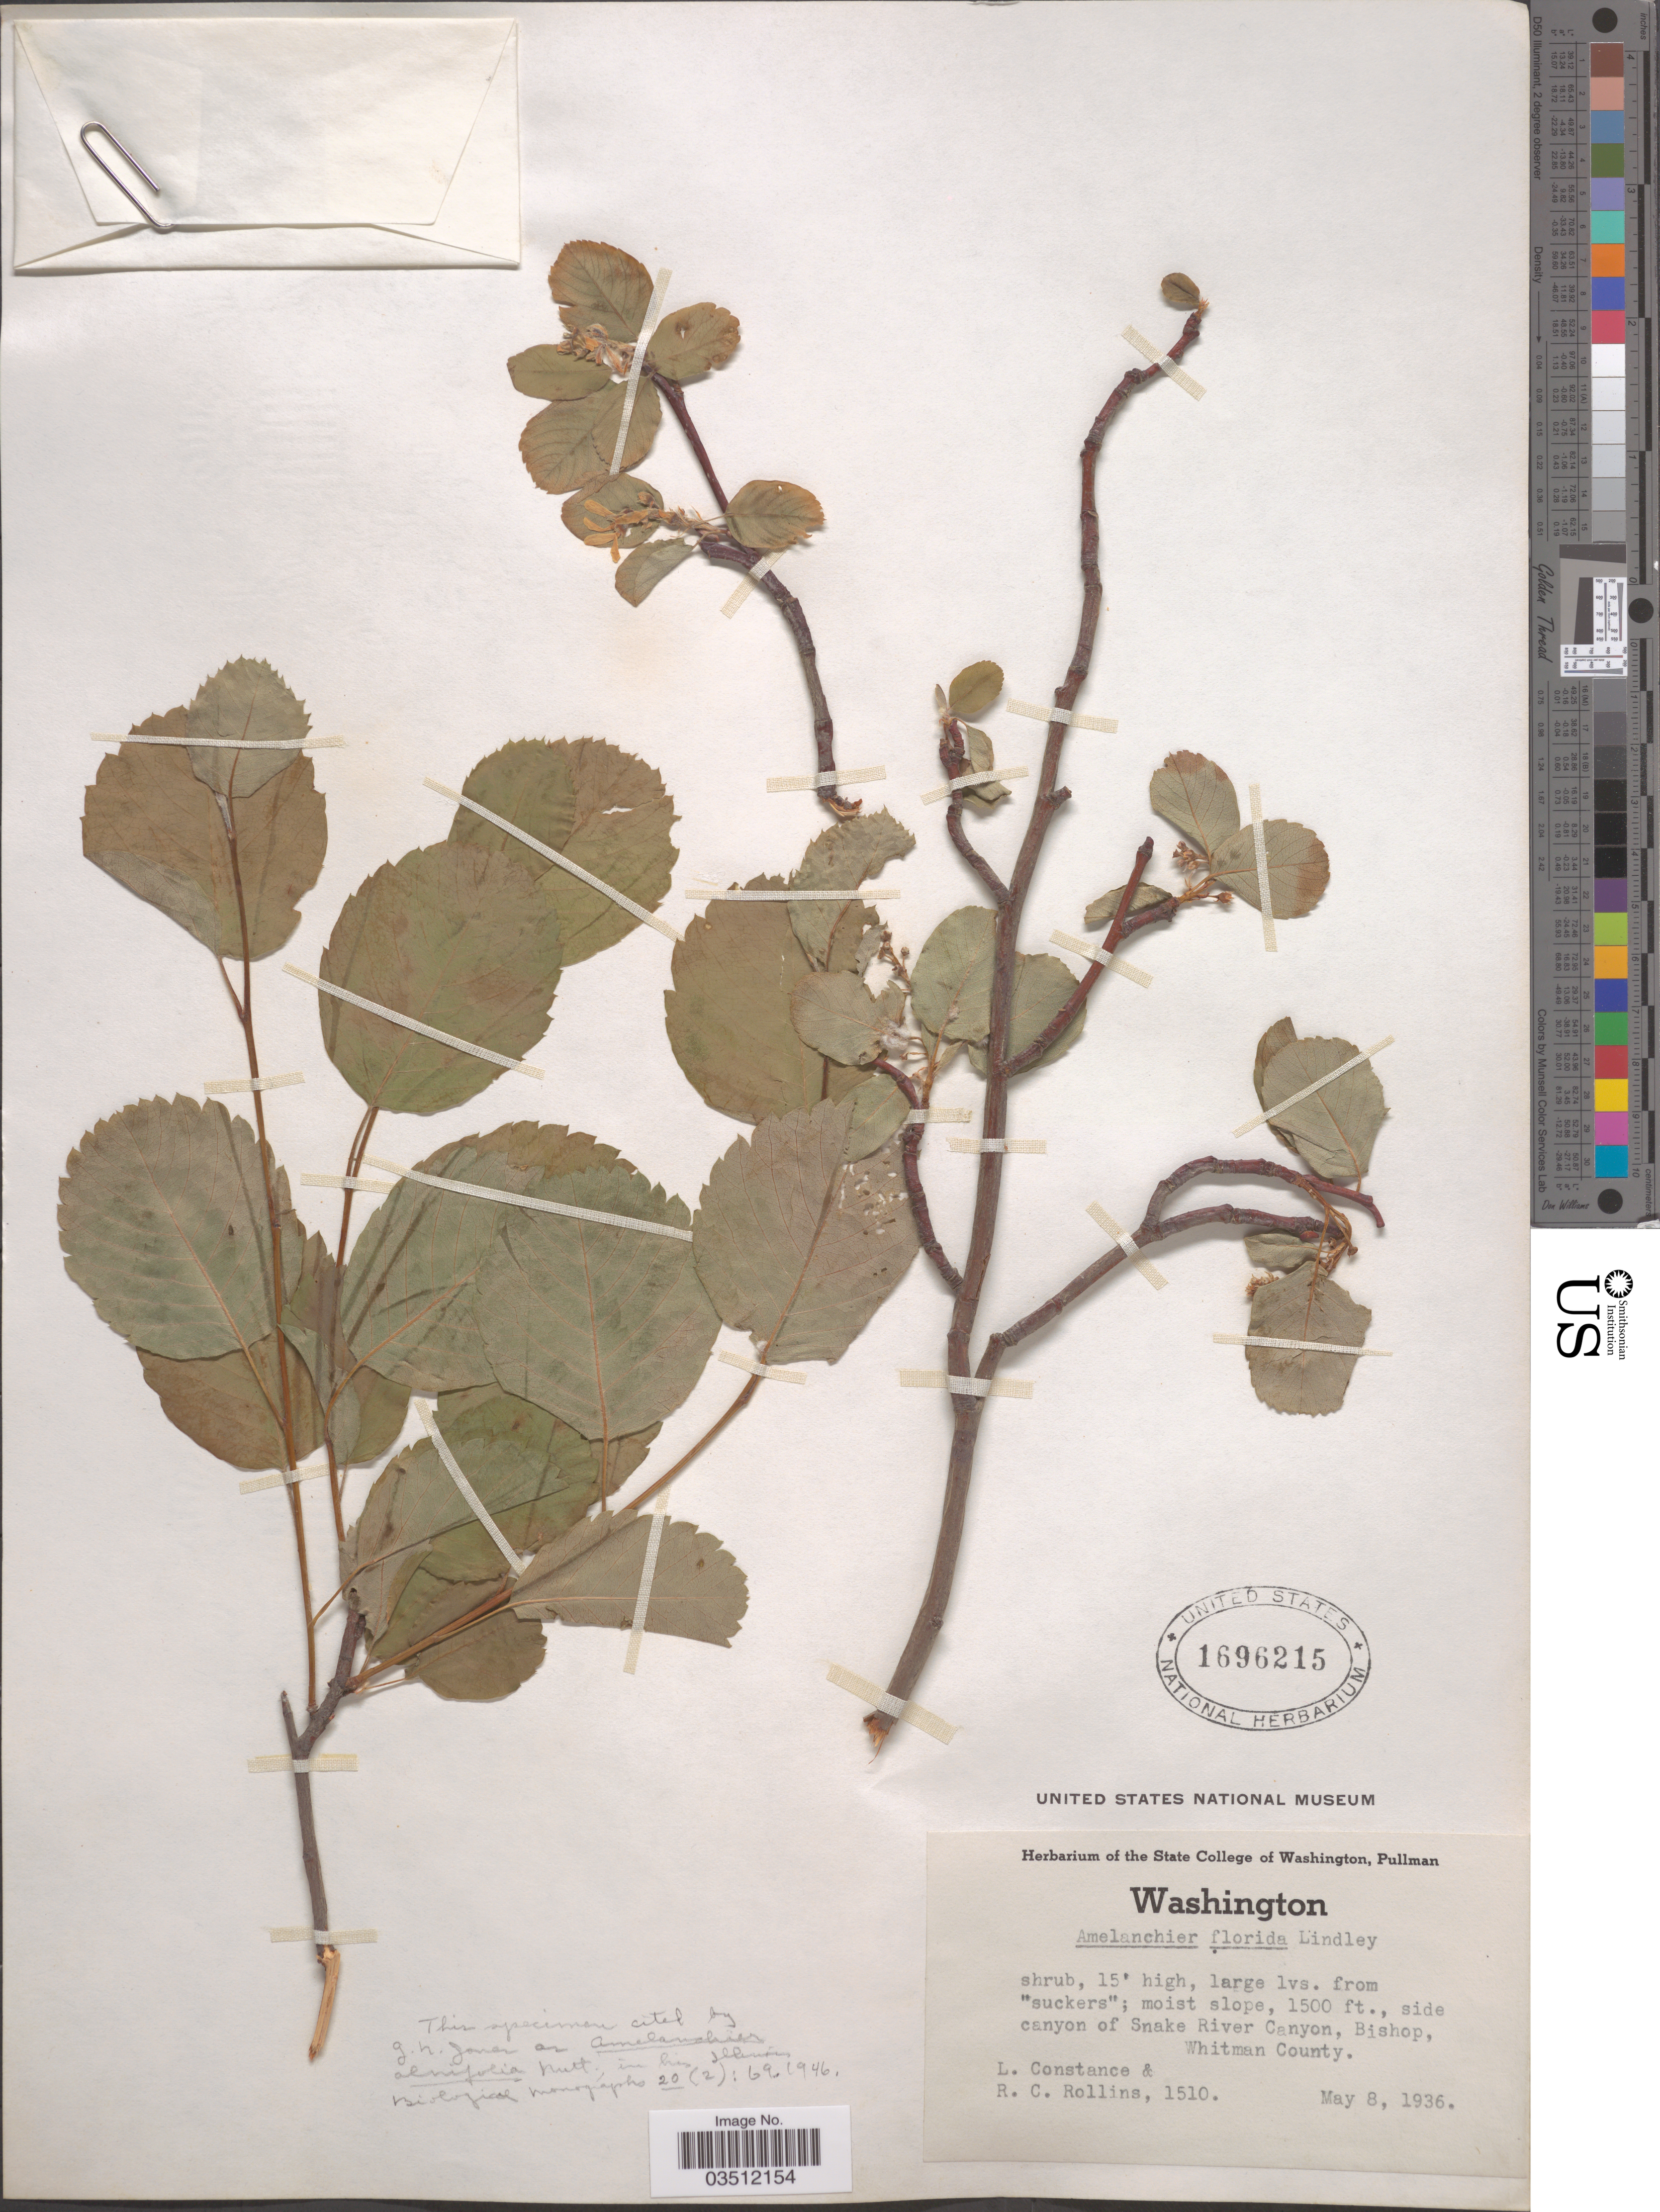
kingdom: Plantae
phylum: Tracheophyta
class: Magnoliopsida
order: Rosales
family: Rosaceae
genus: Amelanchier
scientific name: Amelanchier florida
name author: Lindl.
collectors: L. Constance & R. C. Rollins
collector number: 1510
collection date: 1936-05-08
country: United States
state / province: Washington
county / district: Whitman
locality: Side canyon of Snake River Canyon, Bishop, Whitman County.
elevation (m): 457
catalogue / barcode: US 1696215